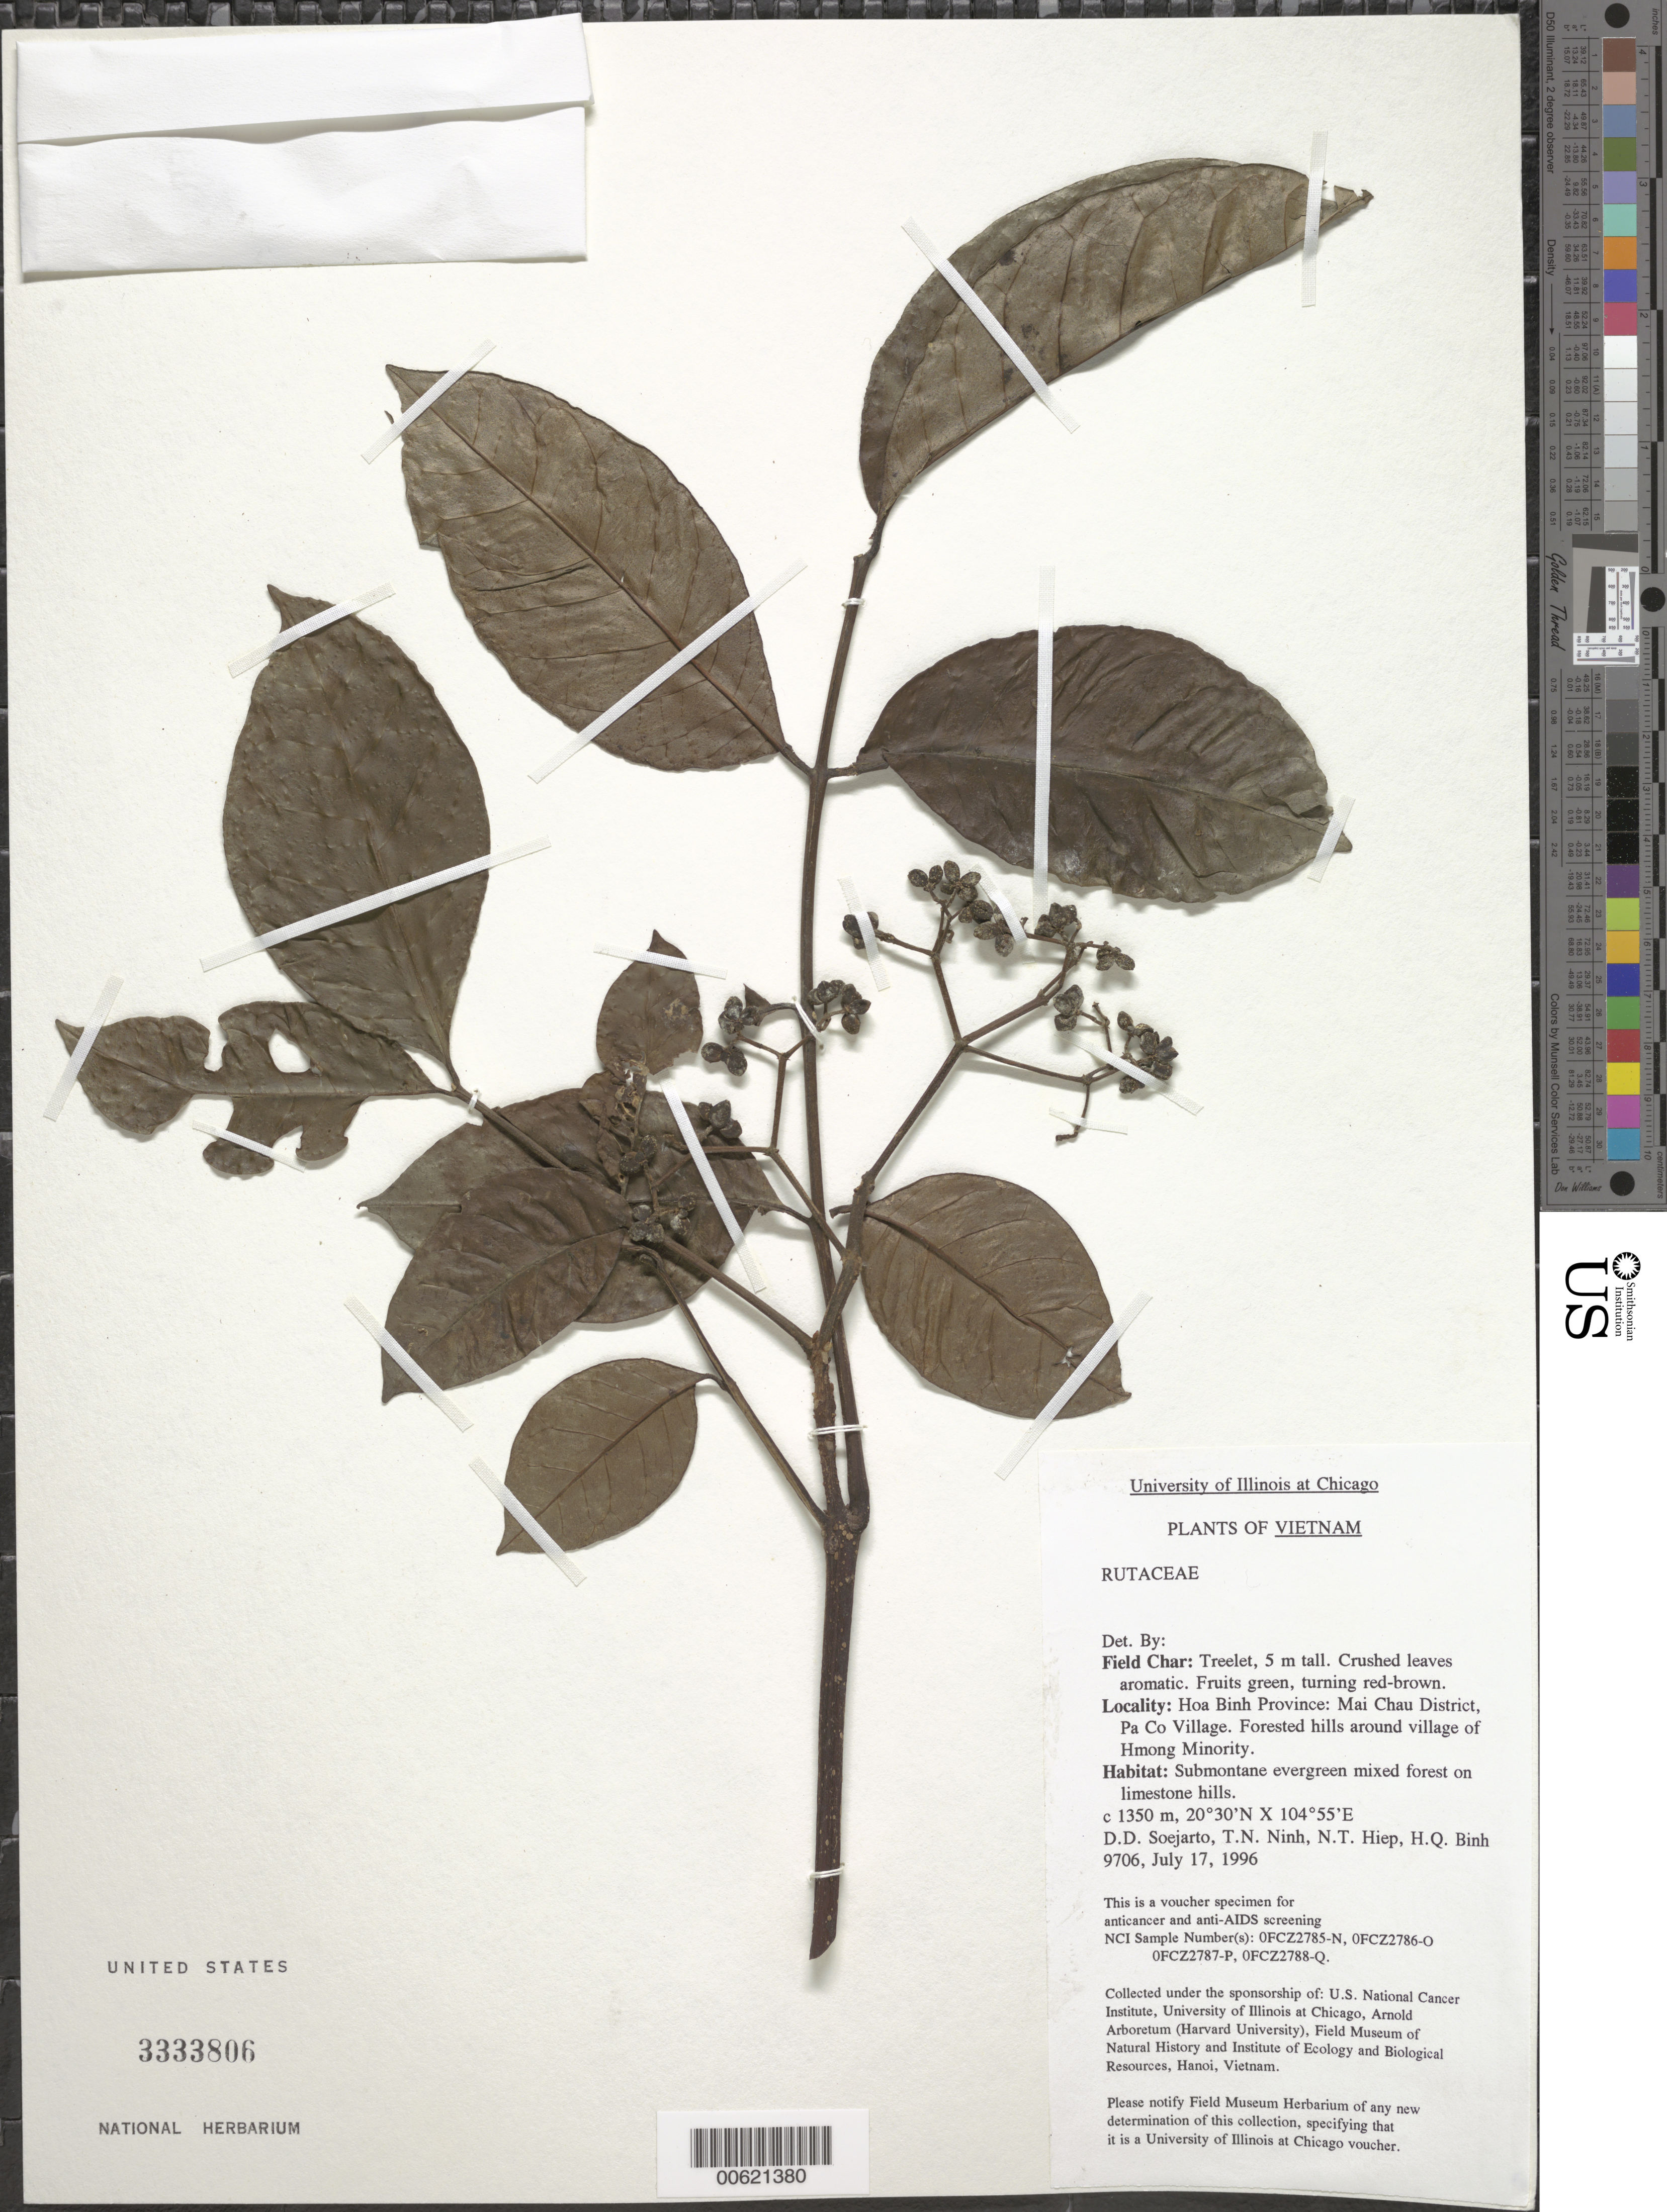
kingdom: Plantae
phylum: Tracheophyta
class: Magnoliopsida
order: Sapindales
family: Rutaceae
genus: Melicope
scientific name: Melicope sp.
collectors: T. N. Ninh, N. T. Hiep & H. Q. Binh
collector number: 9706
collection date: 1996-07-17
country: Vietnam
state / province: Hoa Binh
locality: Mai Chau District, Pa Co Village. Forested hills around village of Hmong Minority.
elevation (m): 1350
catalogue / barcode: US 3333806